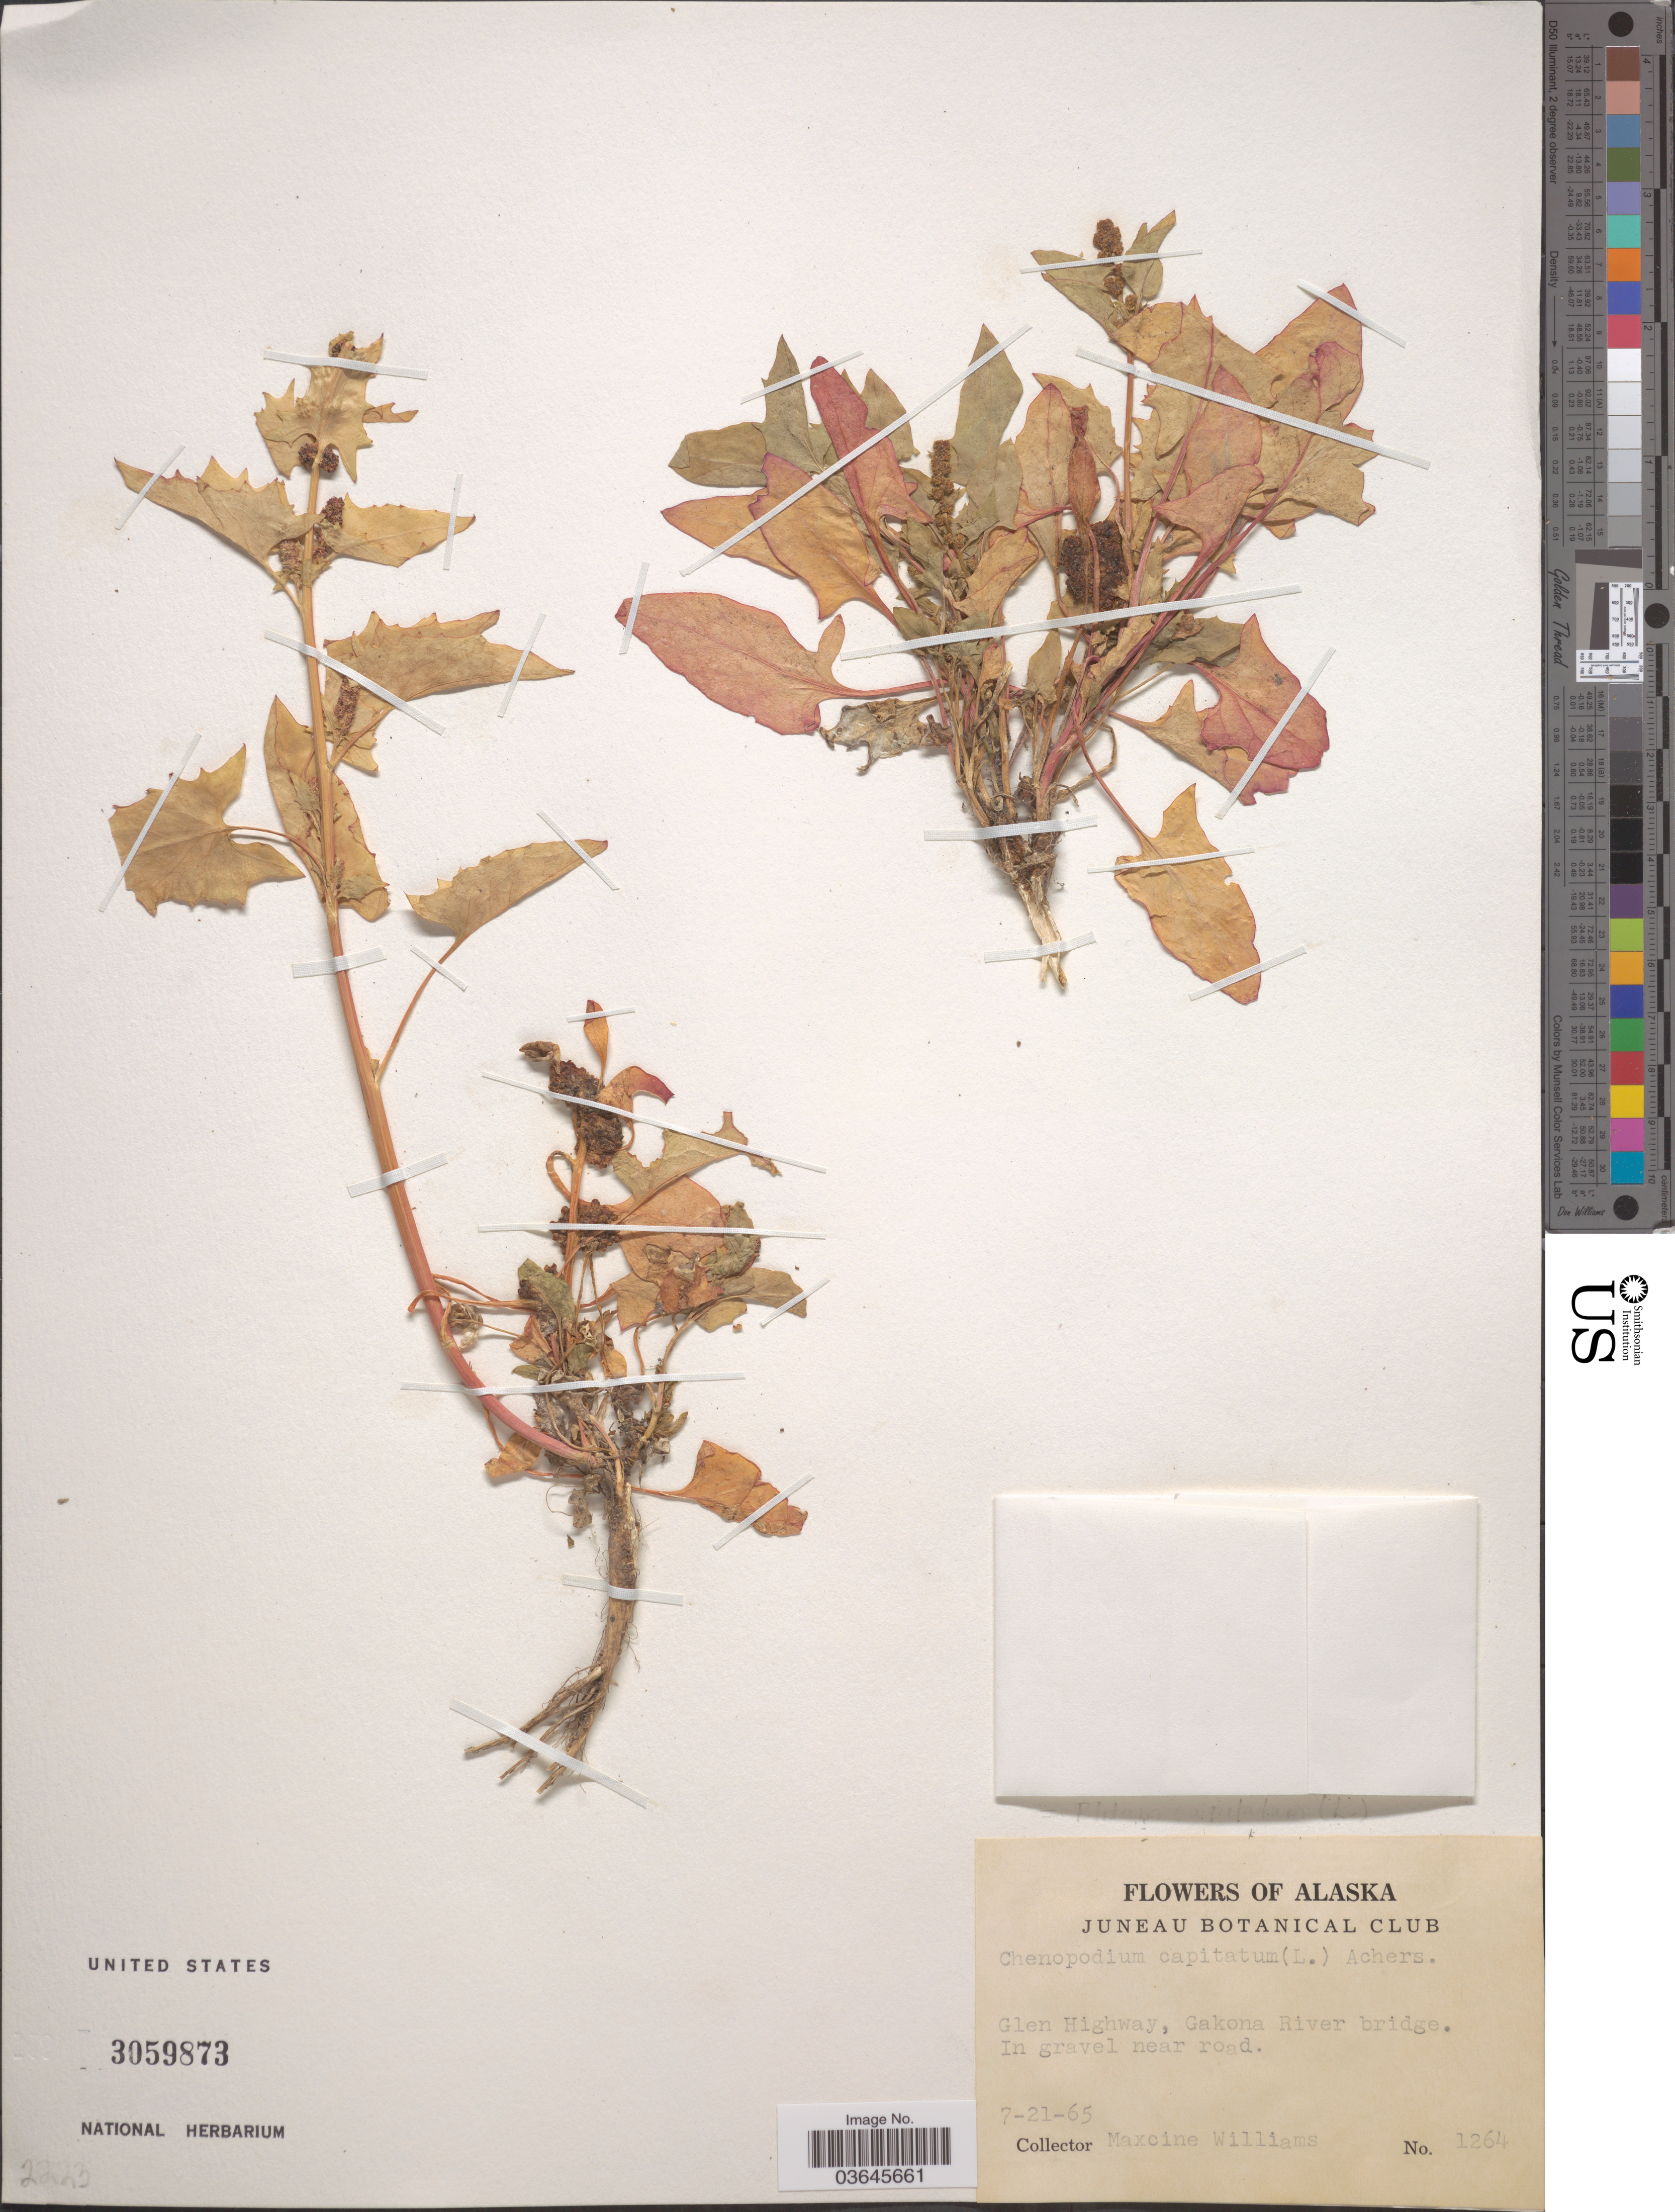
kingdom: Plantae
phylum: Tracheophyta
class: Magnoliopsida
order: Caryophyllales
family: Amaranthaceae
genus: Blitum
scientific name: Blitum capitatum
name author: L.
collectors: M. Williams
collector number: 1264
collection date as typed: Transcribed d/m/y: 21/7/65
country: United States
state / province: Alaska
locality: Glen Highway, Gakona River bridge. In gravel near road.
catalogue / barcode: US 3059873